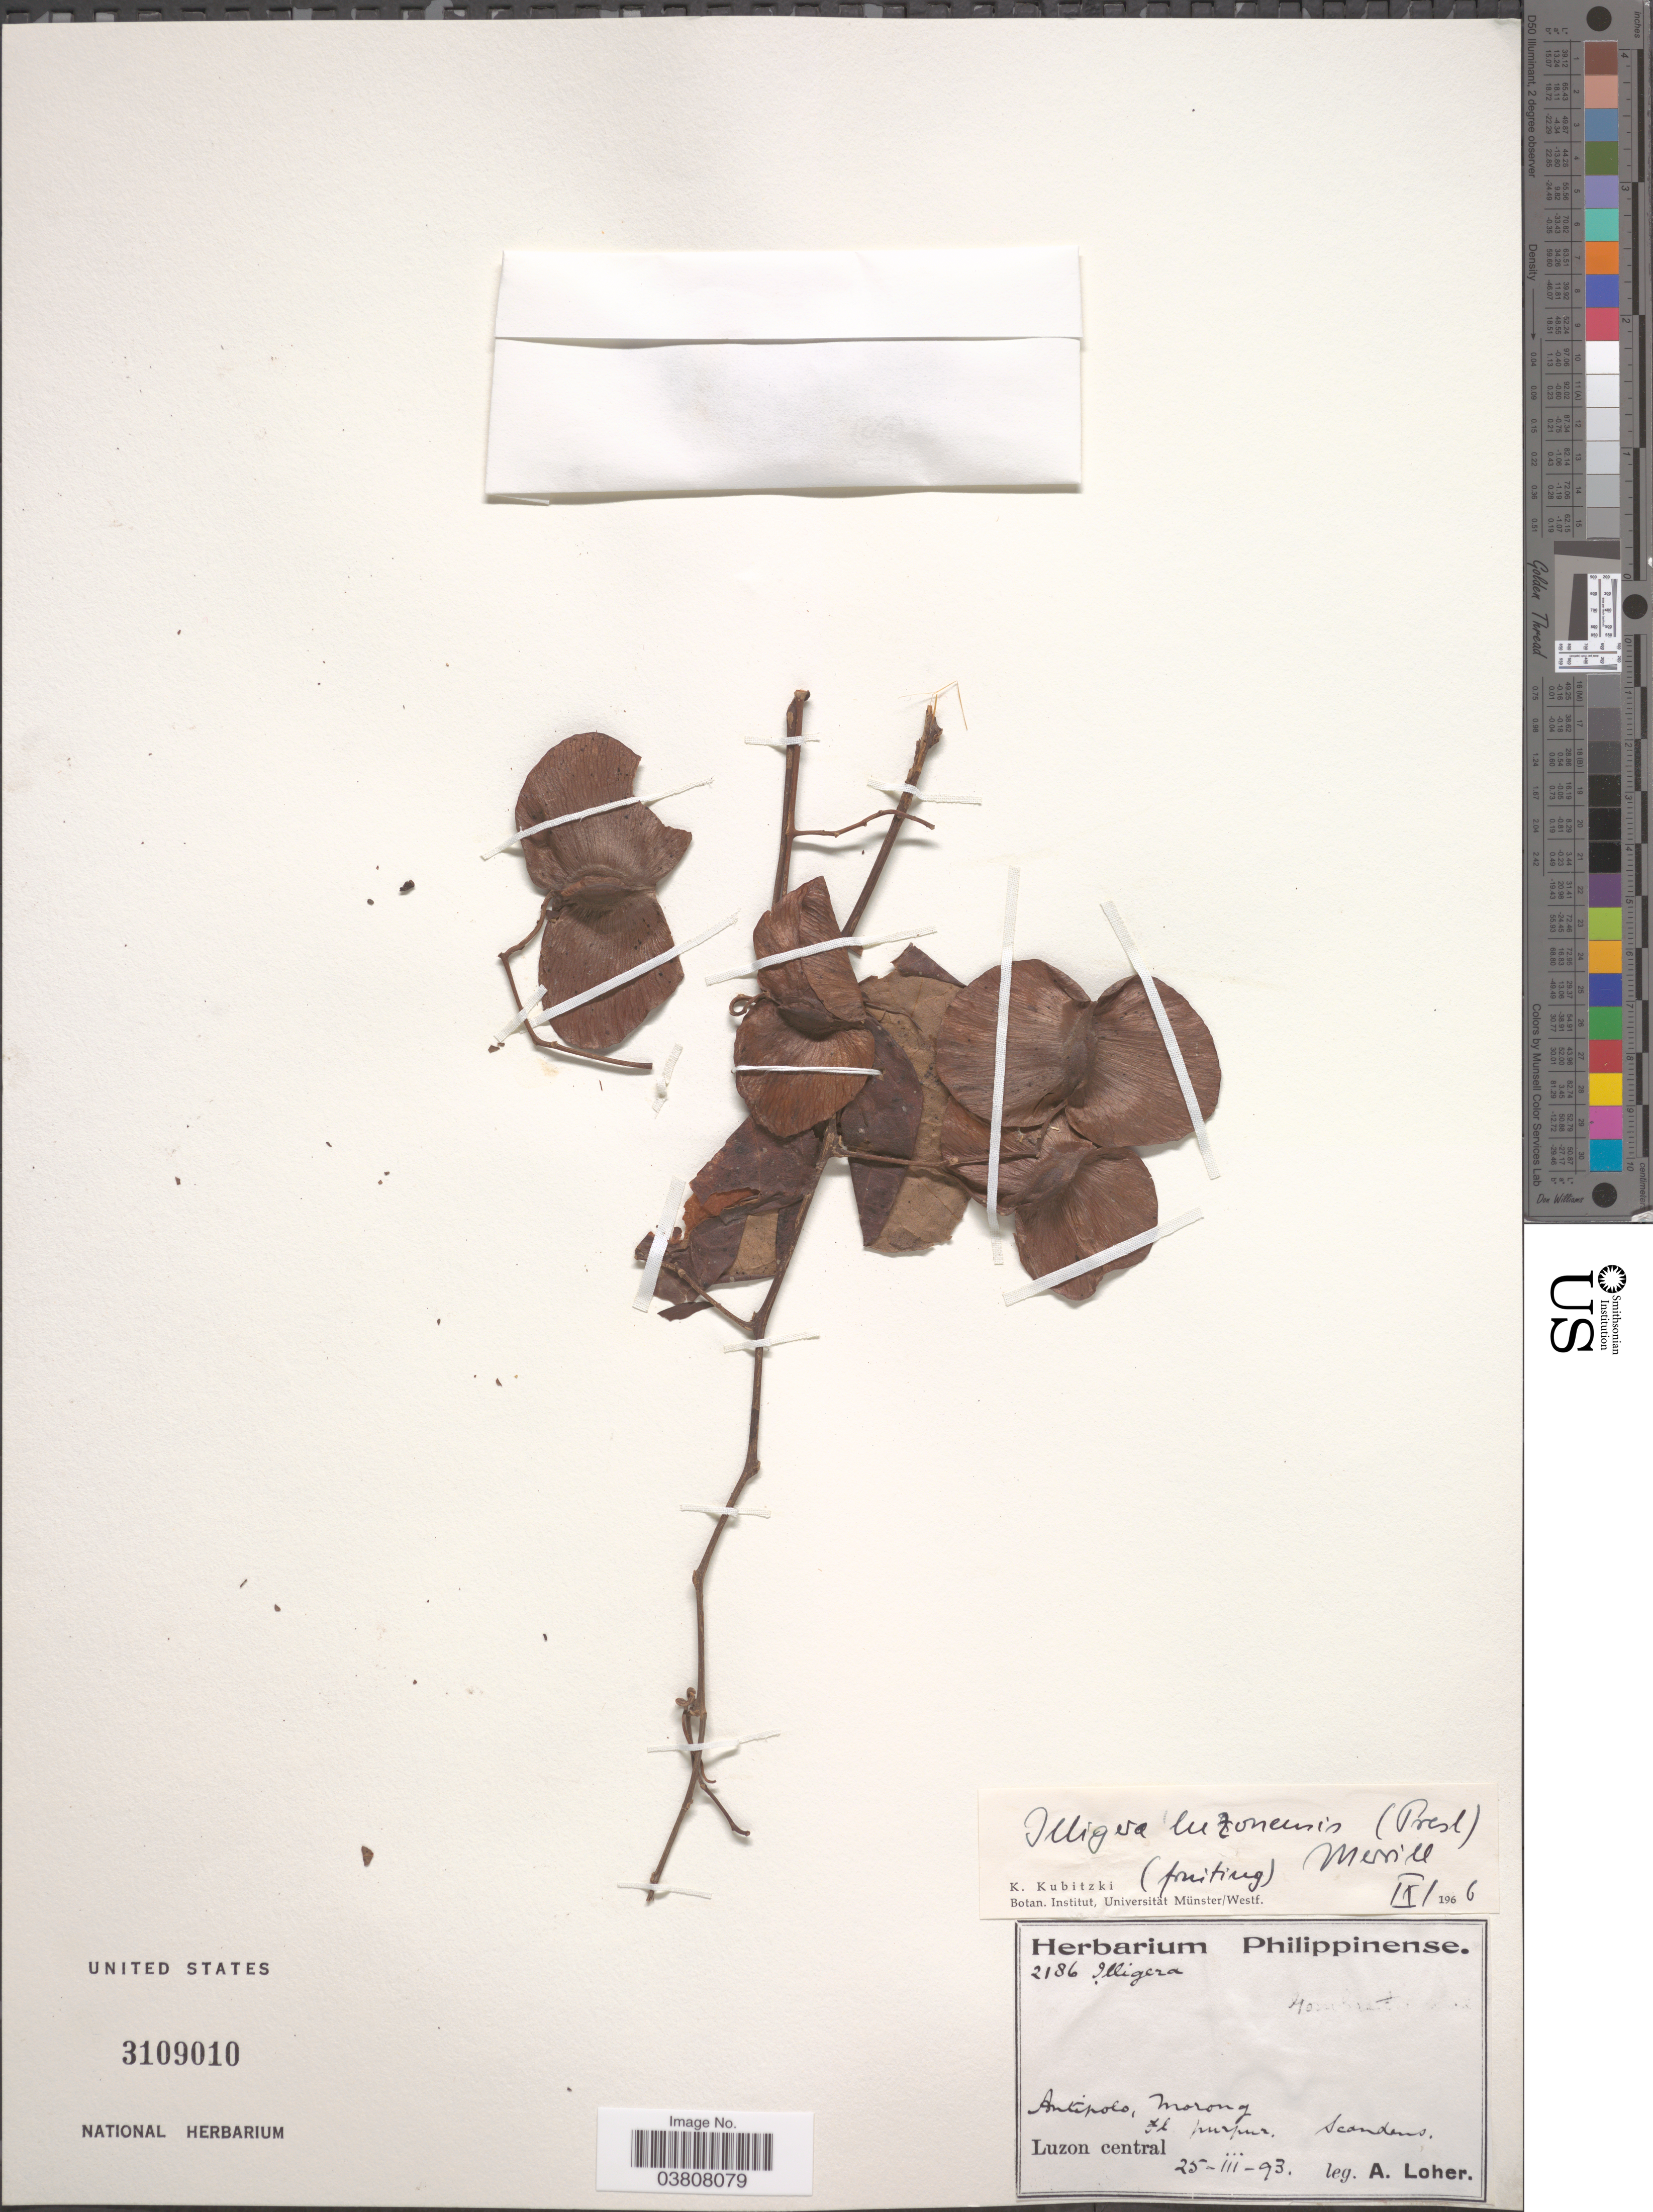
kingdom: Plantae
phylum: Tracheophyta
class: Magnoliopsida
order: Laurales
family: Hernandiaceae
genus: Illigera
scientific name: Illigera luzonensis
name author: (C. Presl) Merr.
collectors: A. Loher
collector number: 2186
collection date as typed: Transcribed d/m/y: 25/3/93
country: Philippines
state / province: Central Luzon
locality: Antipolo, Morong. Luzon central.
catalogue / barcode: US 3109010